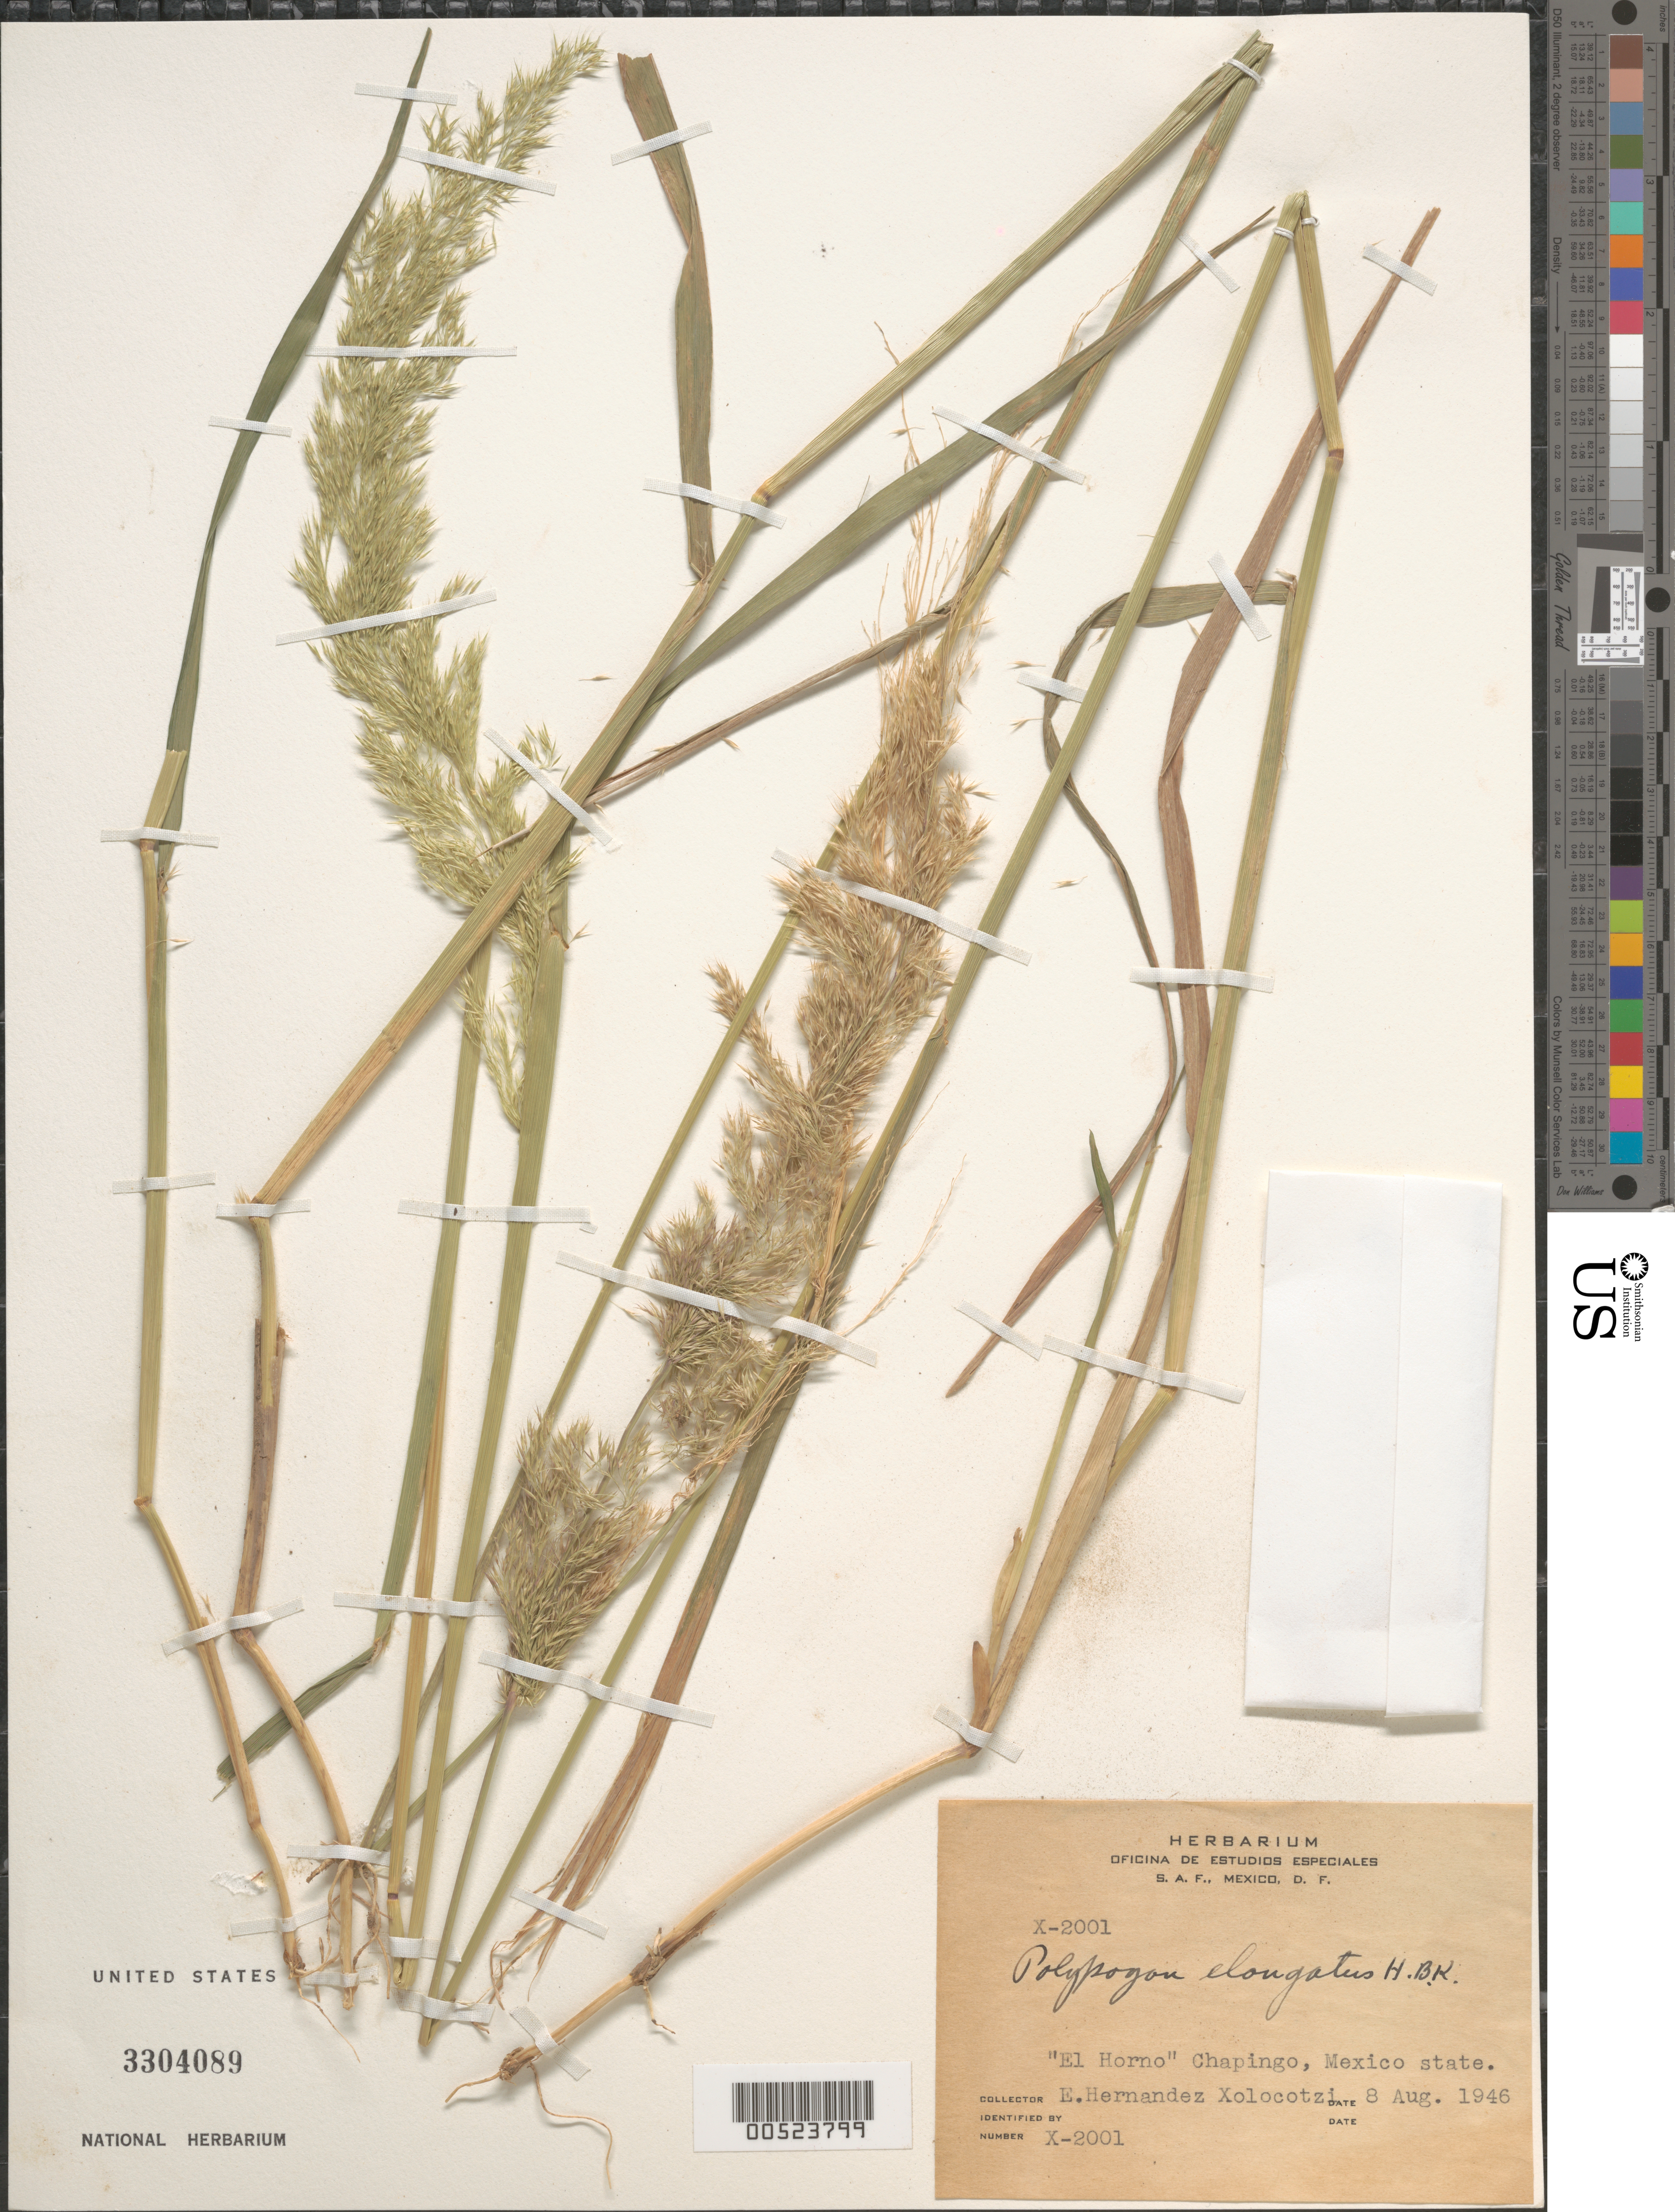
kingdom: Plantae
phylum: Tracheophyta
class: Liliopsida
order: Poales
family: Poaceae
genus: Chaetotropis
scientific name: Chaetotropis elongata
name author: (Kunth) Björkman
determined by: Poaceae Reorganization Project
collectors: E. I. Hernández-X.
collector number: X-2001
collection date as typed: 8 Aug 1946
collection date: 1946-08-08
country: Mexico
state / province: México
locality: El Horno, Chapingo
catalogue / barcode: US 3304089